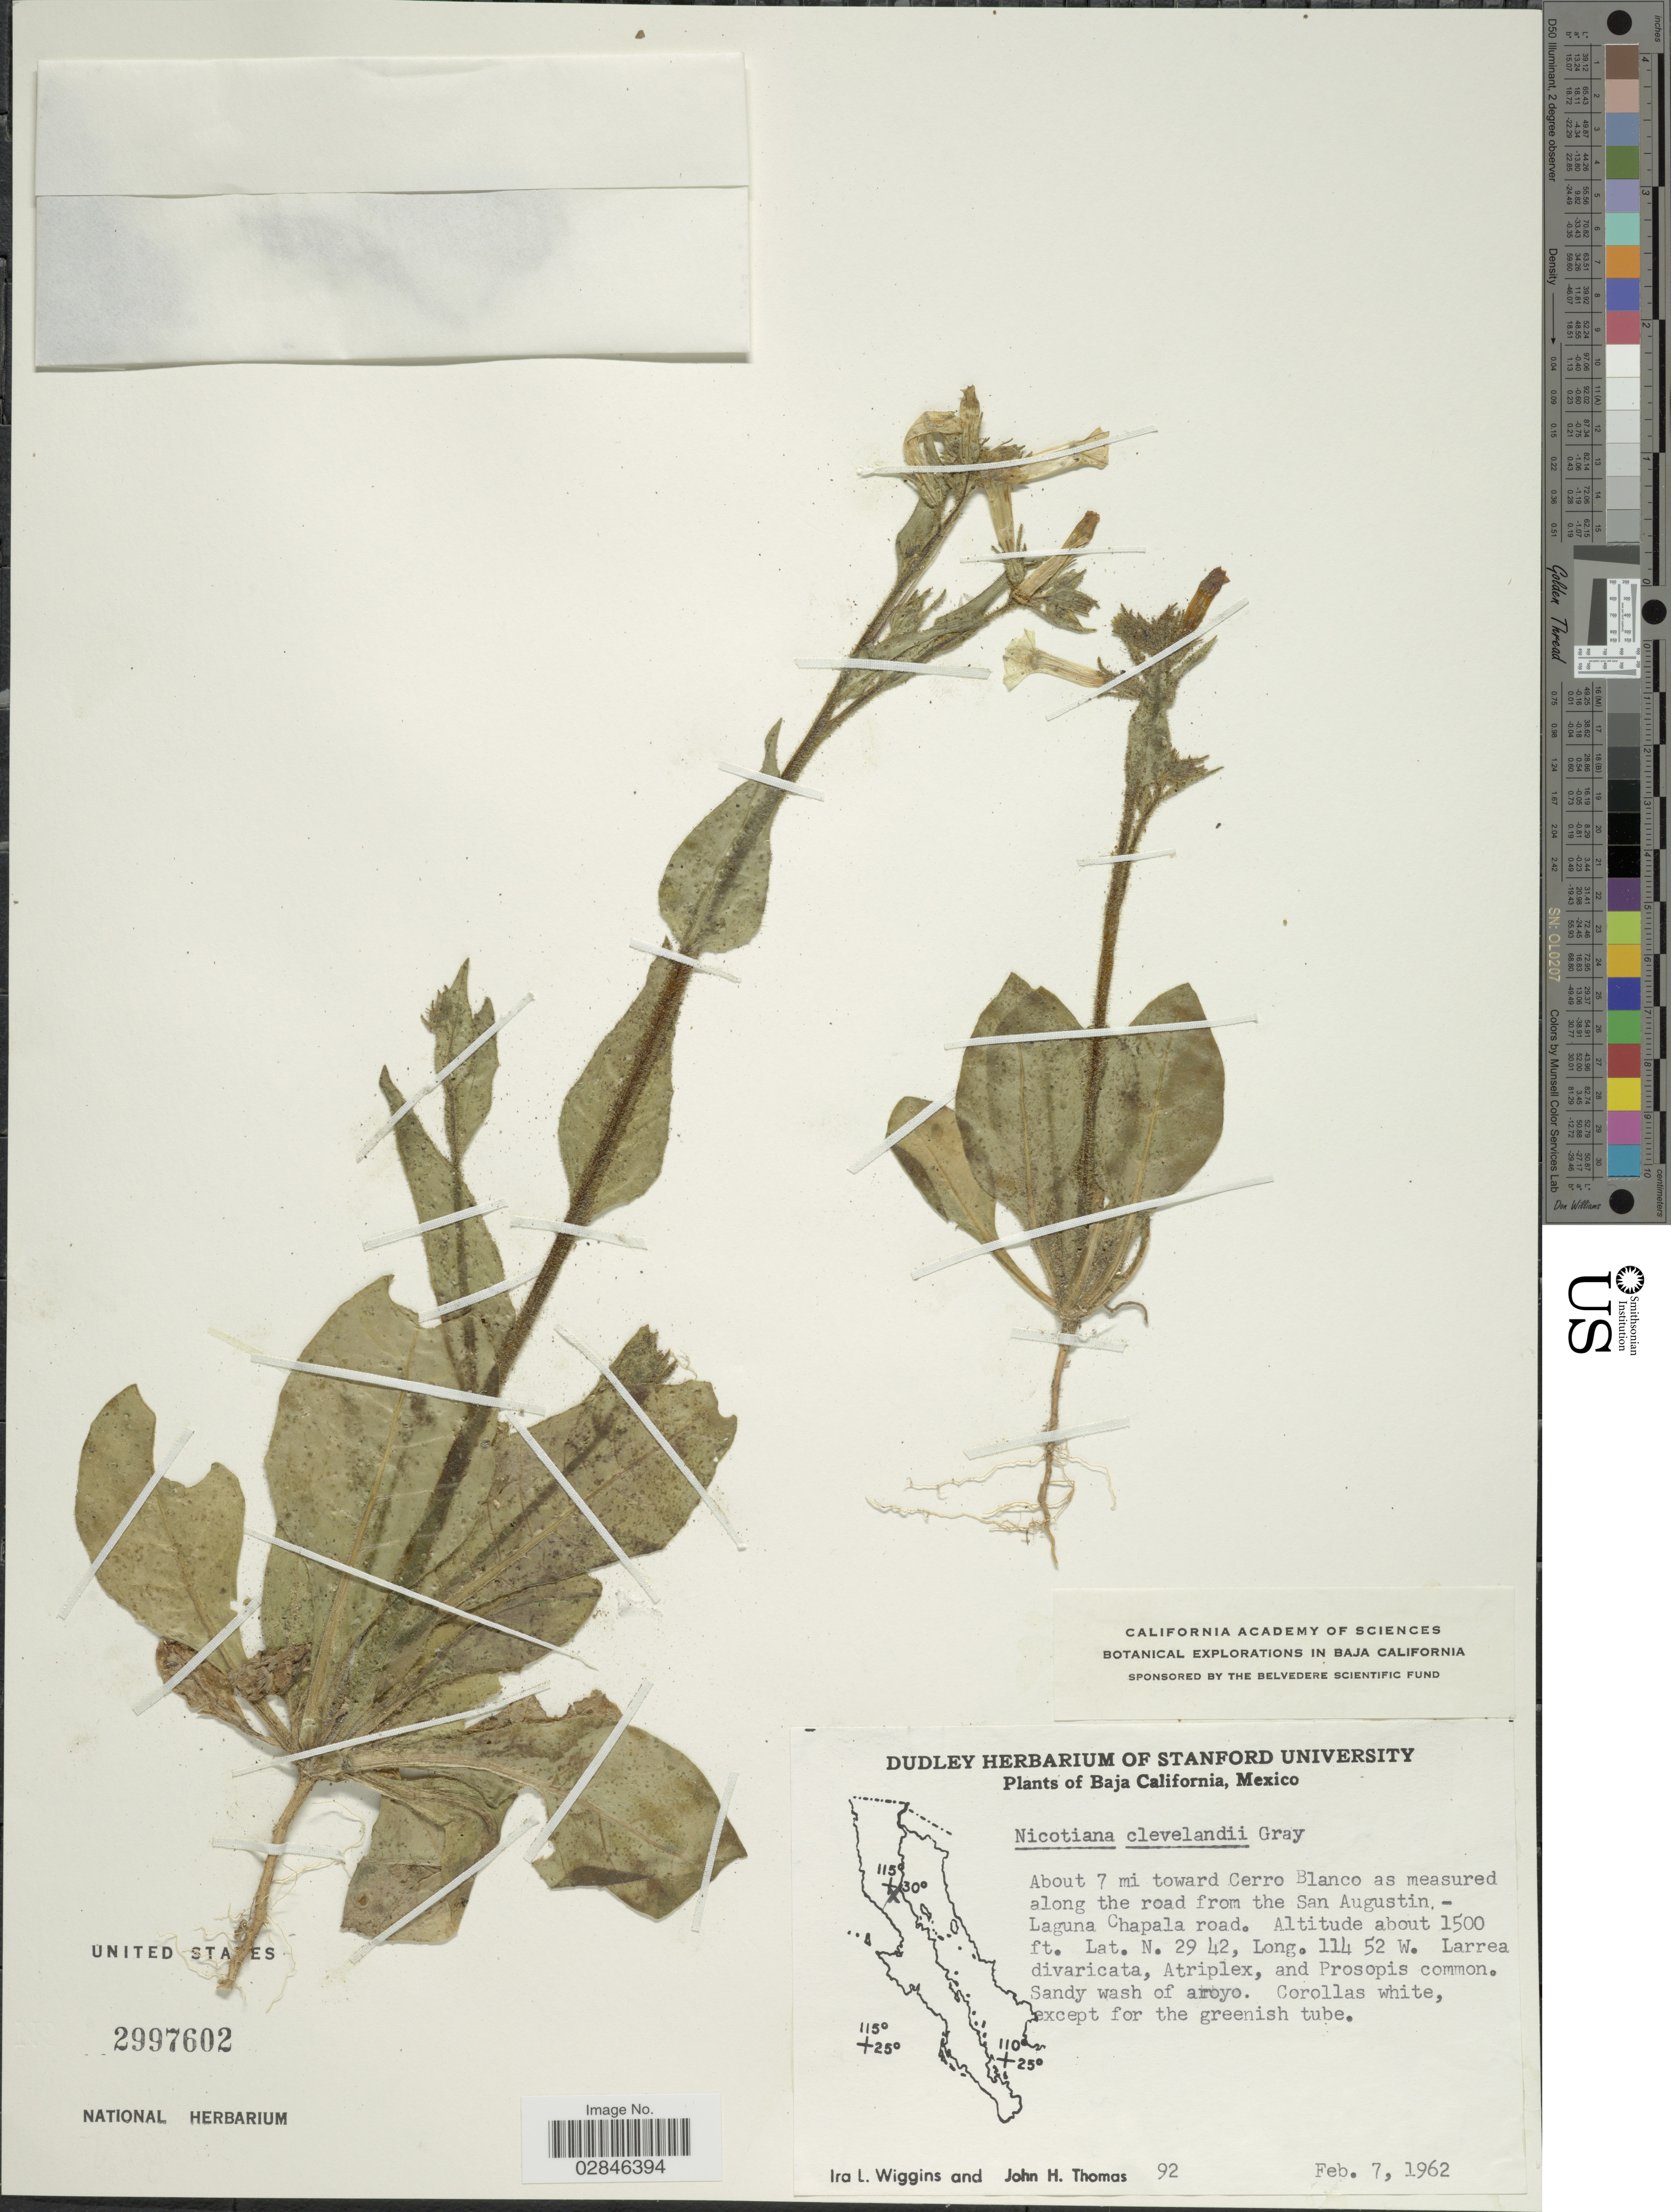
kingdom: Plantae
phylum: Tracheophyta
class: Magnoliopsida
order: Solanales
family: Solanaceae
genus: Nicotiana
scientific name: Nicotiana clevelandii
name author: A. Gray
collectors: I. L. Wiggins & J. H. Thomas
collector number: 92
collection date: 1962-02-07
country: Mexico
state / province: Baja California Sur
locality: About 7 mi toward Cerro Blanco as measured along the road from the San Augustin - Laguna Chapala road.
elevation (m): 457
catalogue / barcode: US 2997602